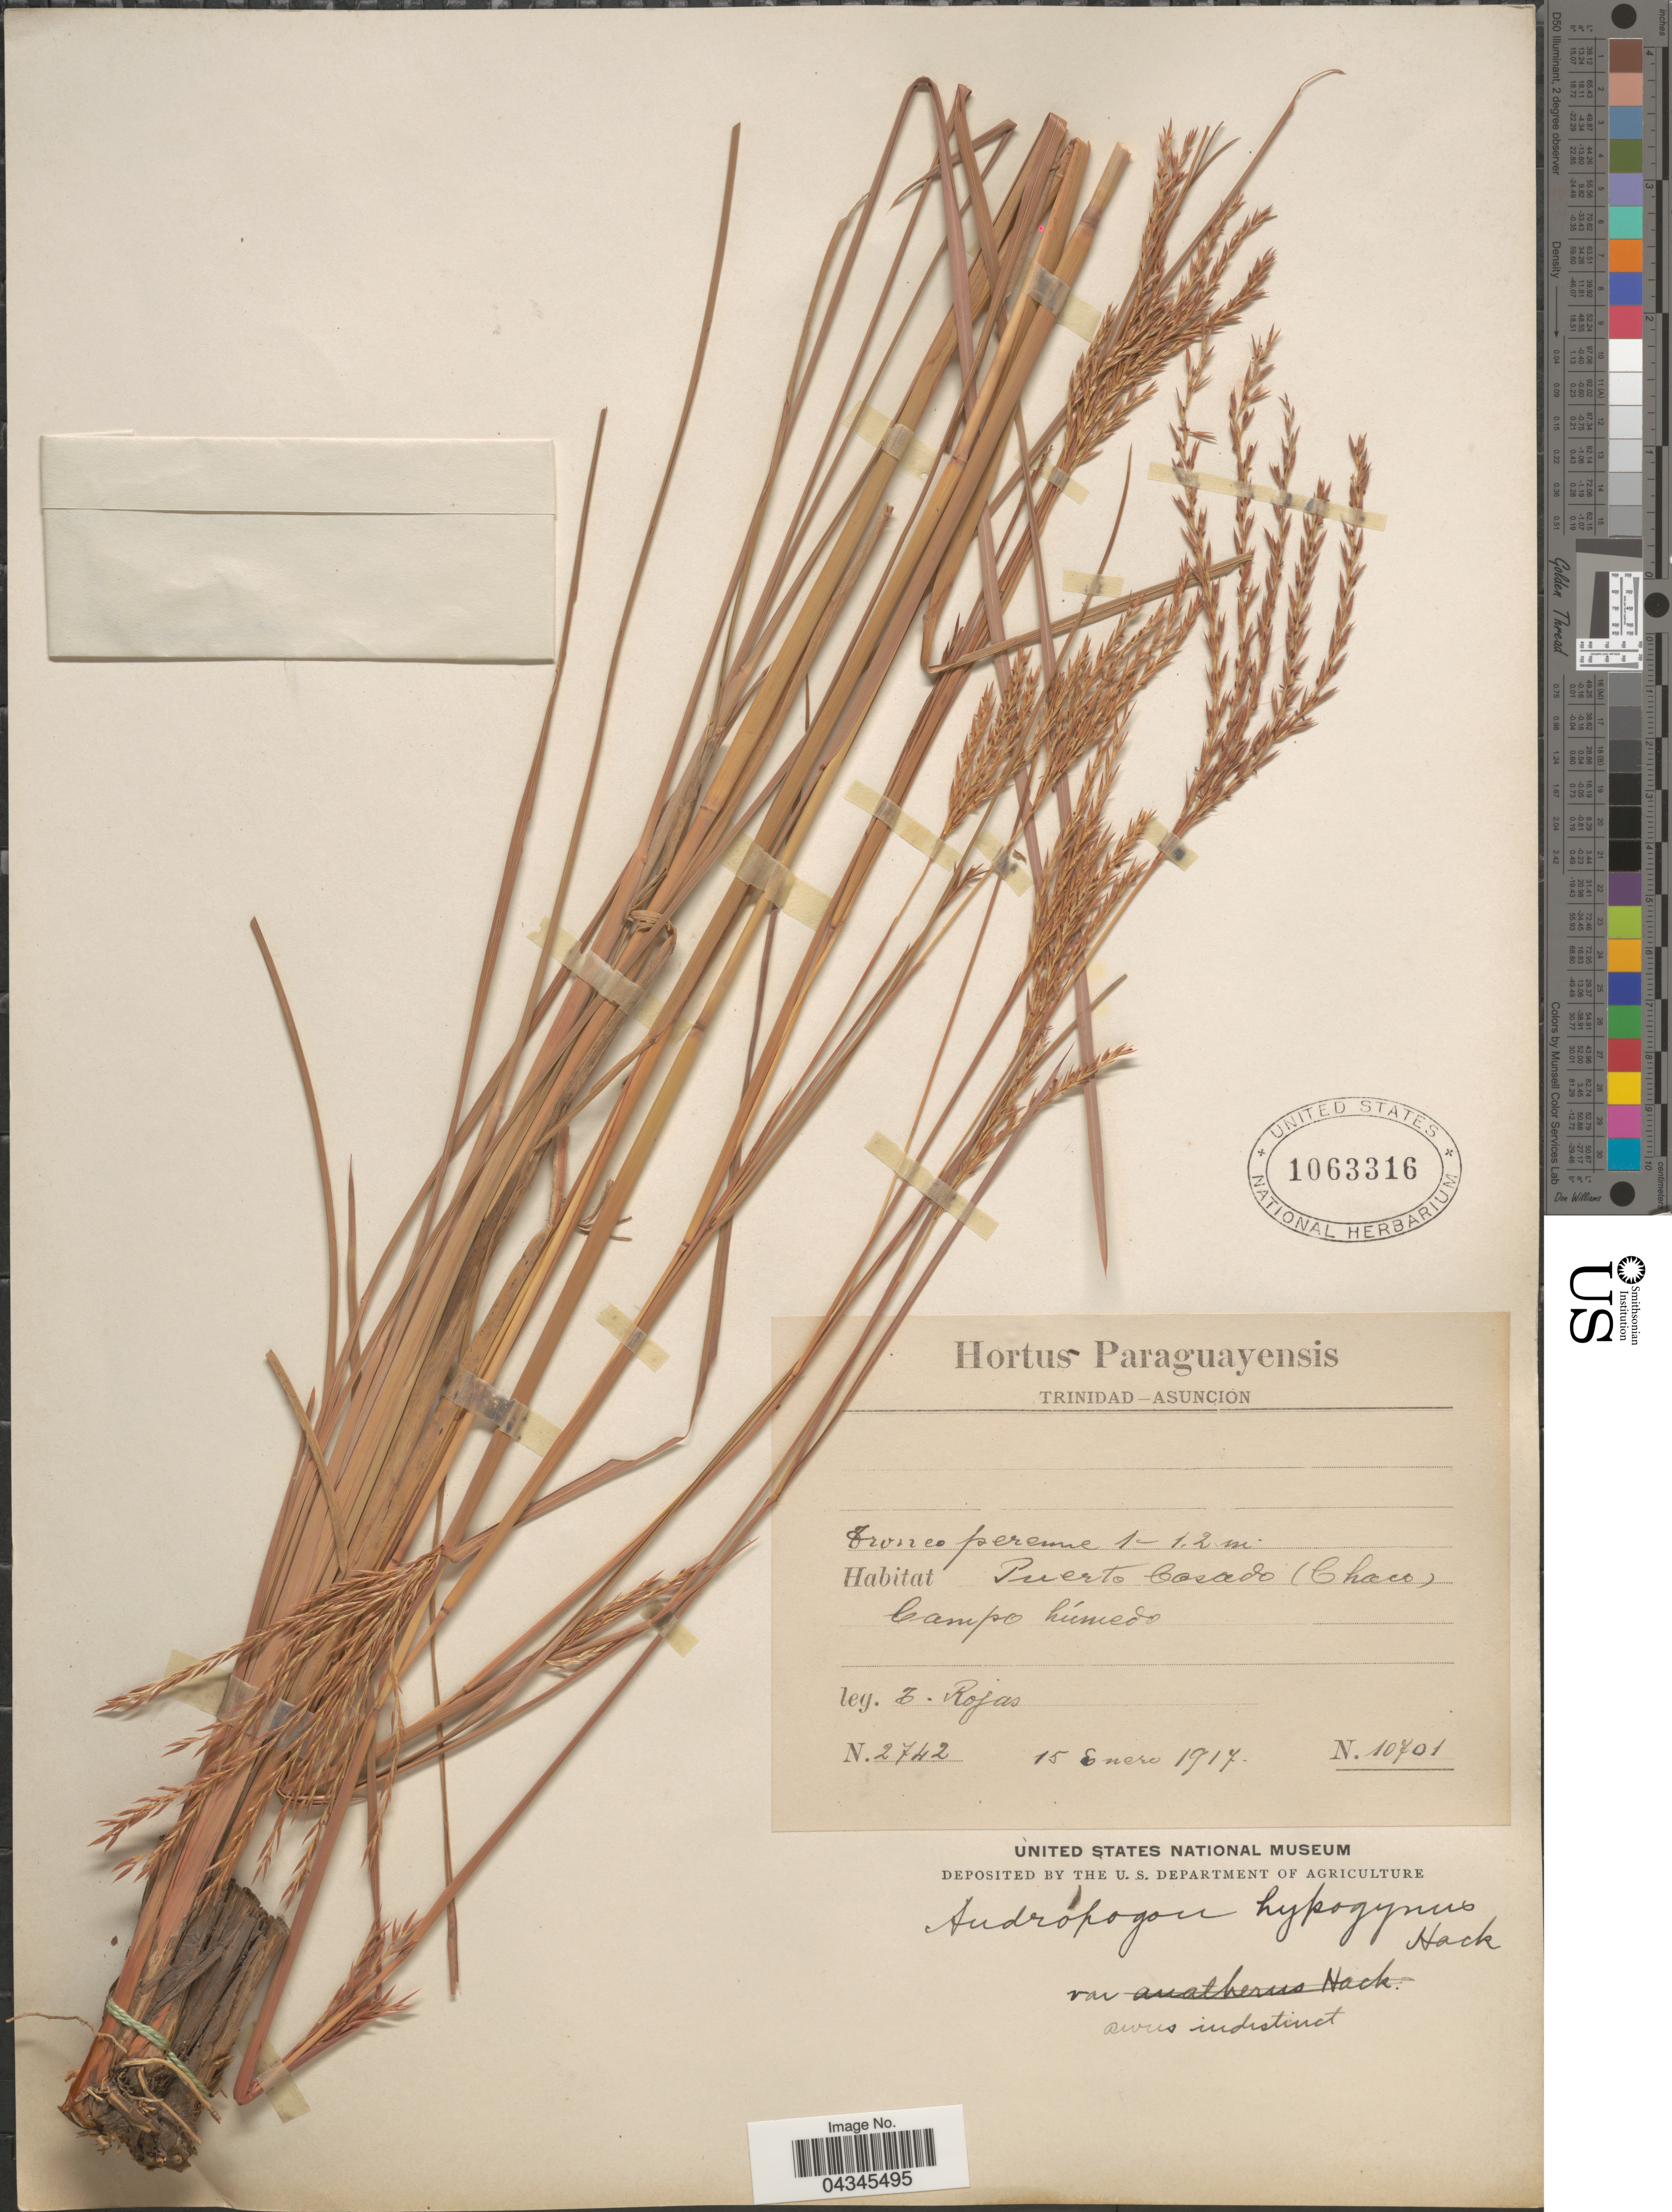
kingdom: Plantae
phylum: Tracheophyta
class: Liliopsida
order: Poales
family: Poaceae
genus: Andropogon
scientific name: Andropogon hypogynus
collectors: T. Rojas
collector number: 2742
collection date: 1917-01-15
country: Argentina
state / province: Chaco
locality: Puerto Casado (Chaco). Campo húmedo.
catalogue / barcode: US 1063316